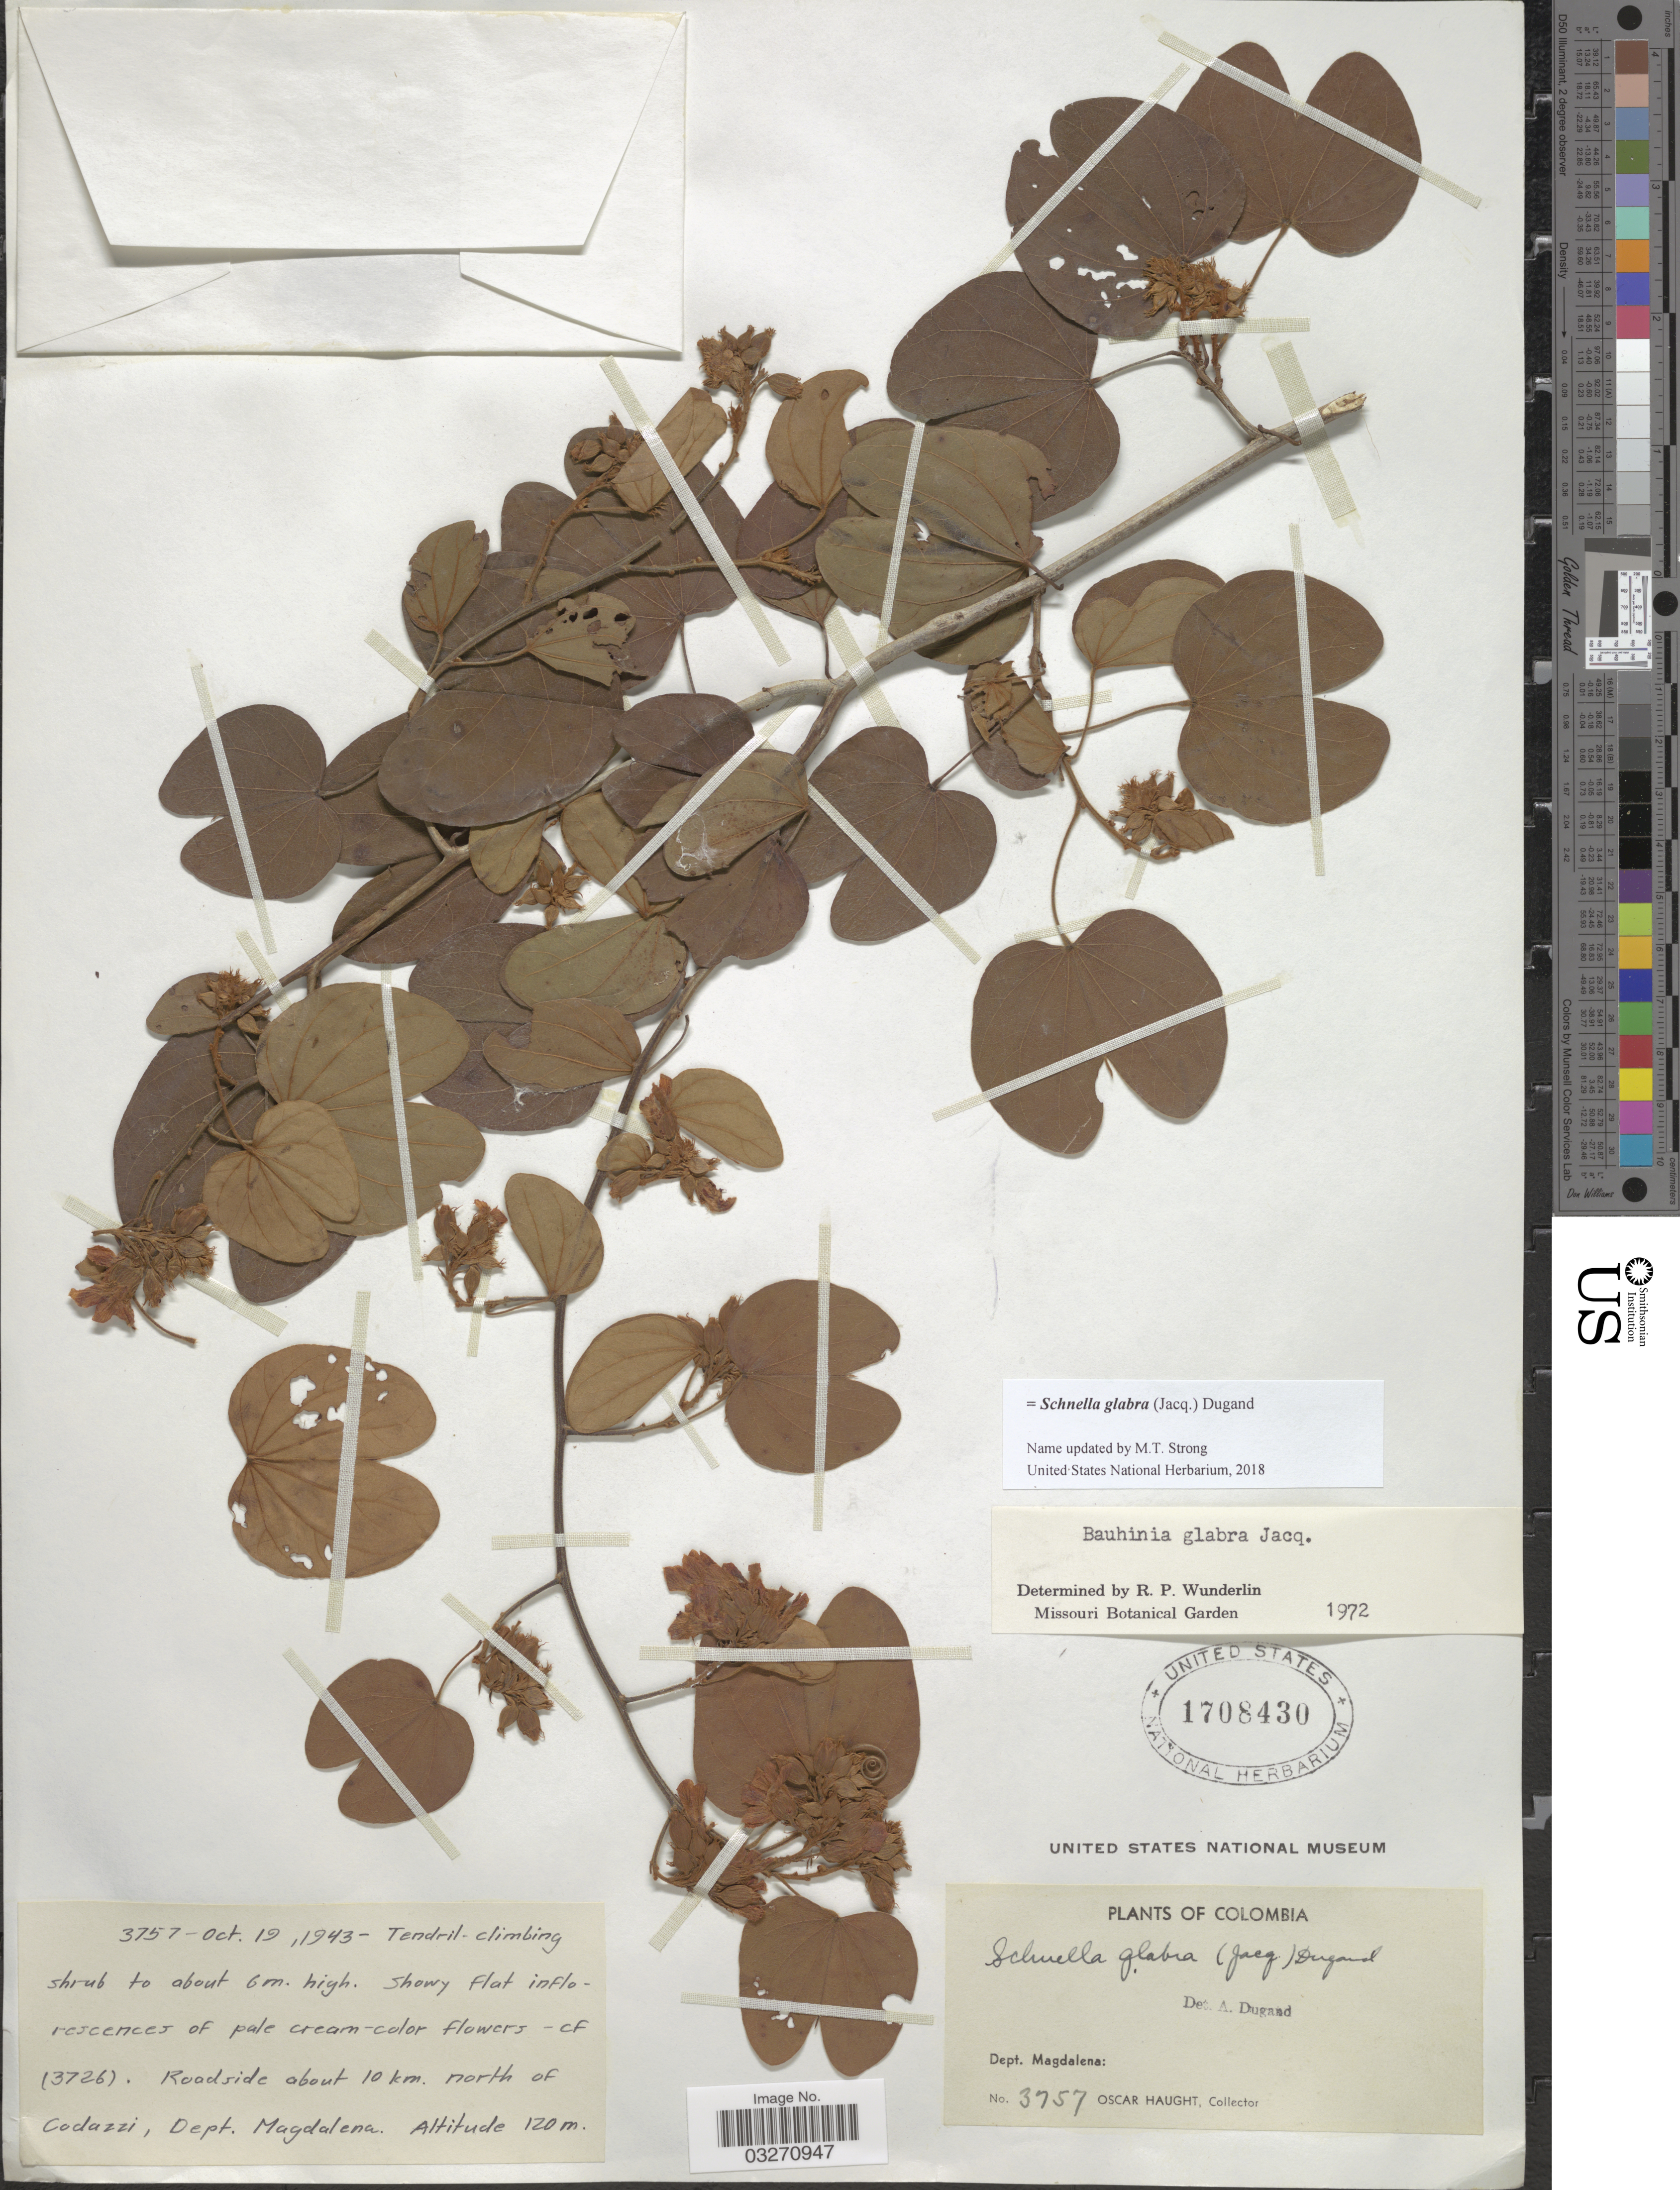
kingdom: Plantae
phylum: Tracheophyta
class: Magnoliopsida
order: Fabales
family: Fabaceae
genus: Schnella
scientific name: Schnella glabra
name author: (Jacq.) Dugand G.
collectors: O. Haught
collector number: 3757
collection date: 1943-10-19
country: Colombia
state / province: Magdalena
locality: Dept. Magdalena, Roadside about 10 km. north of Codazzi.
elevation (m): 120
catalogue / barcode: US 1708430